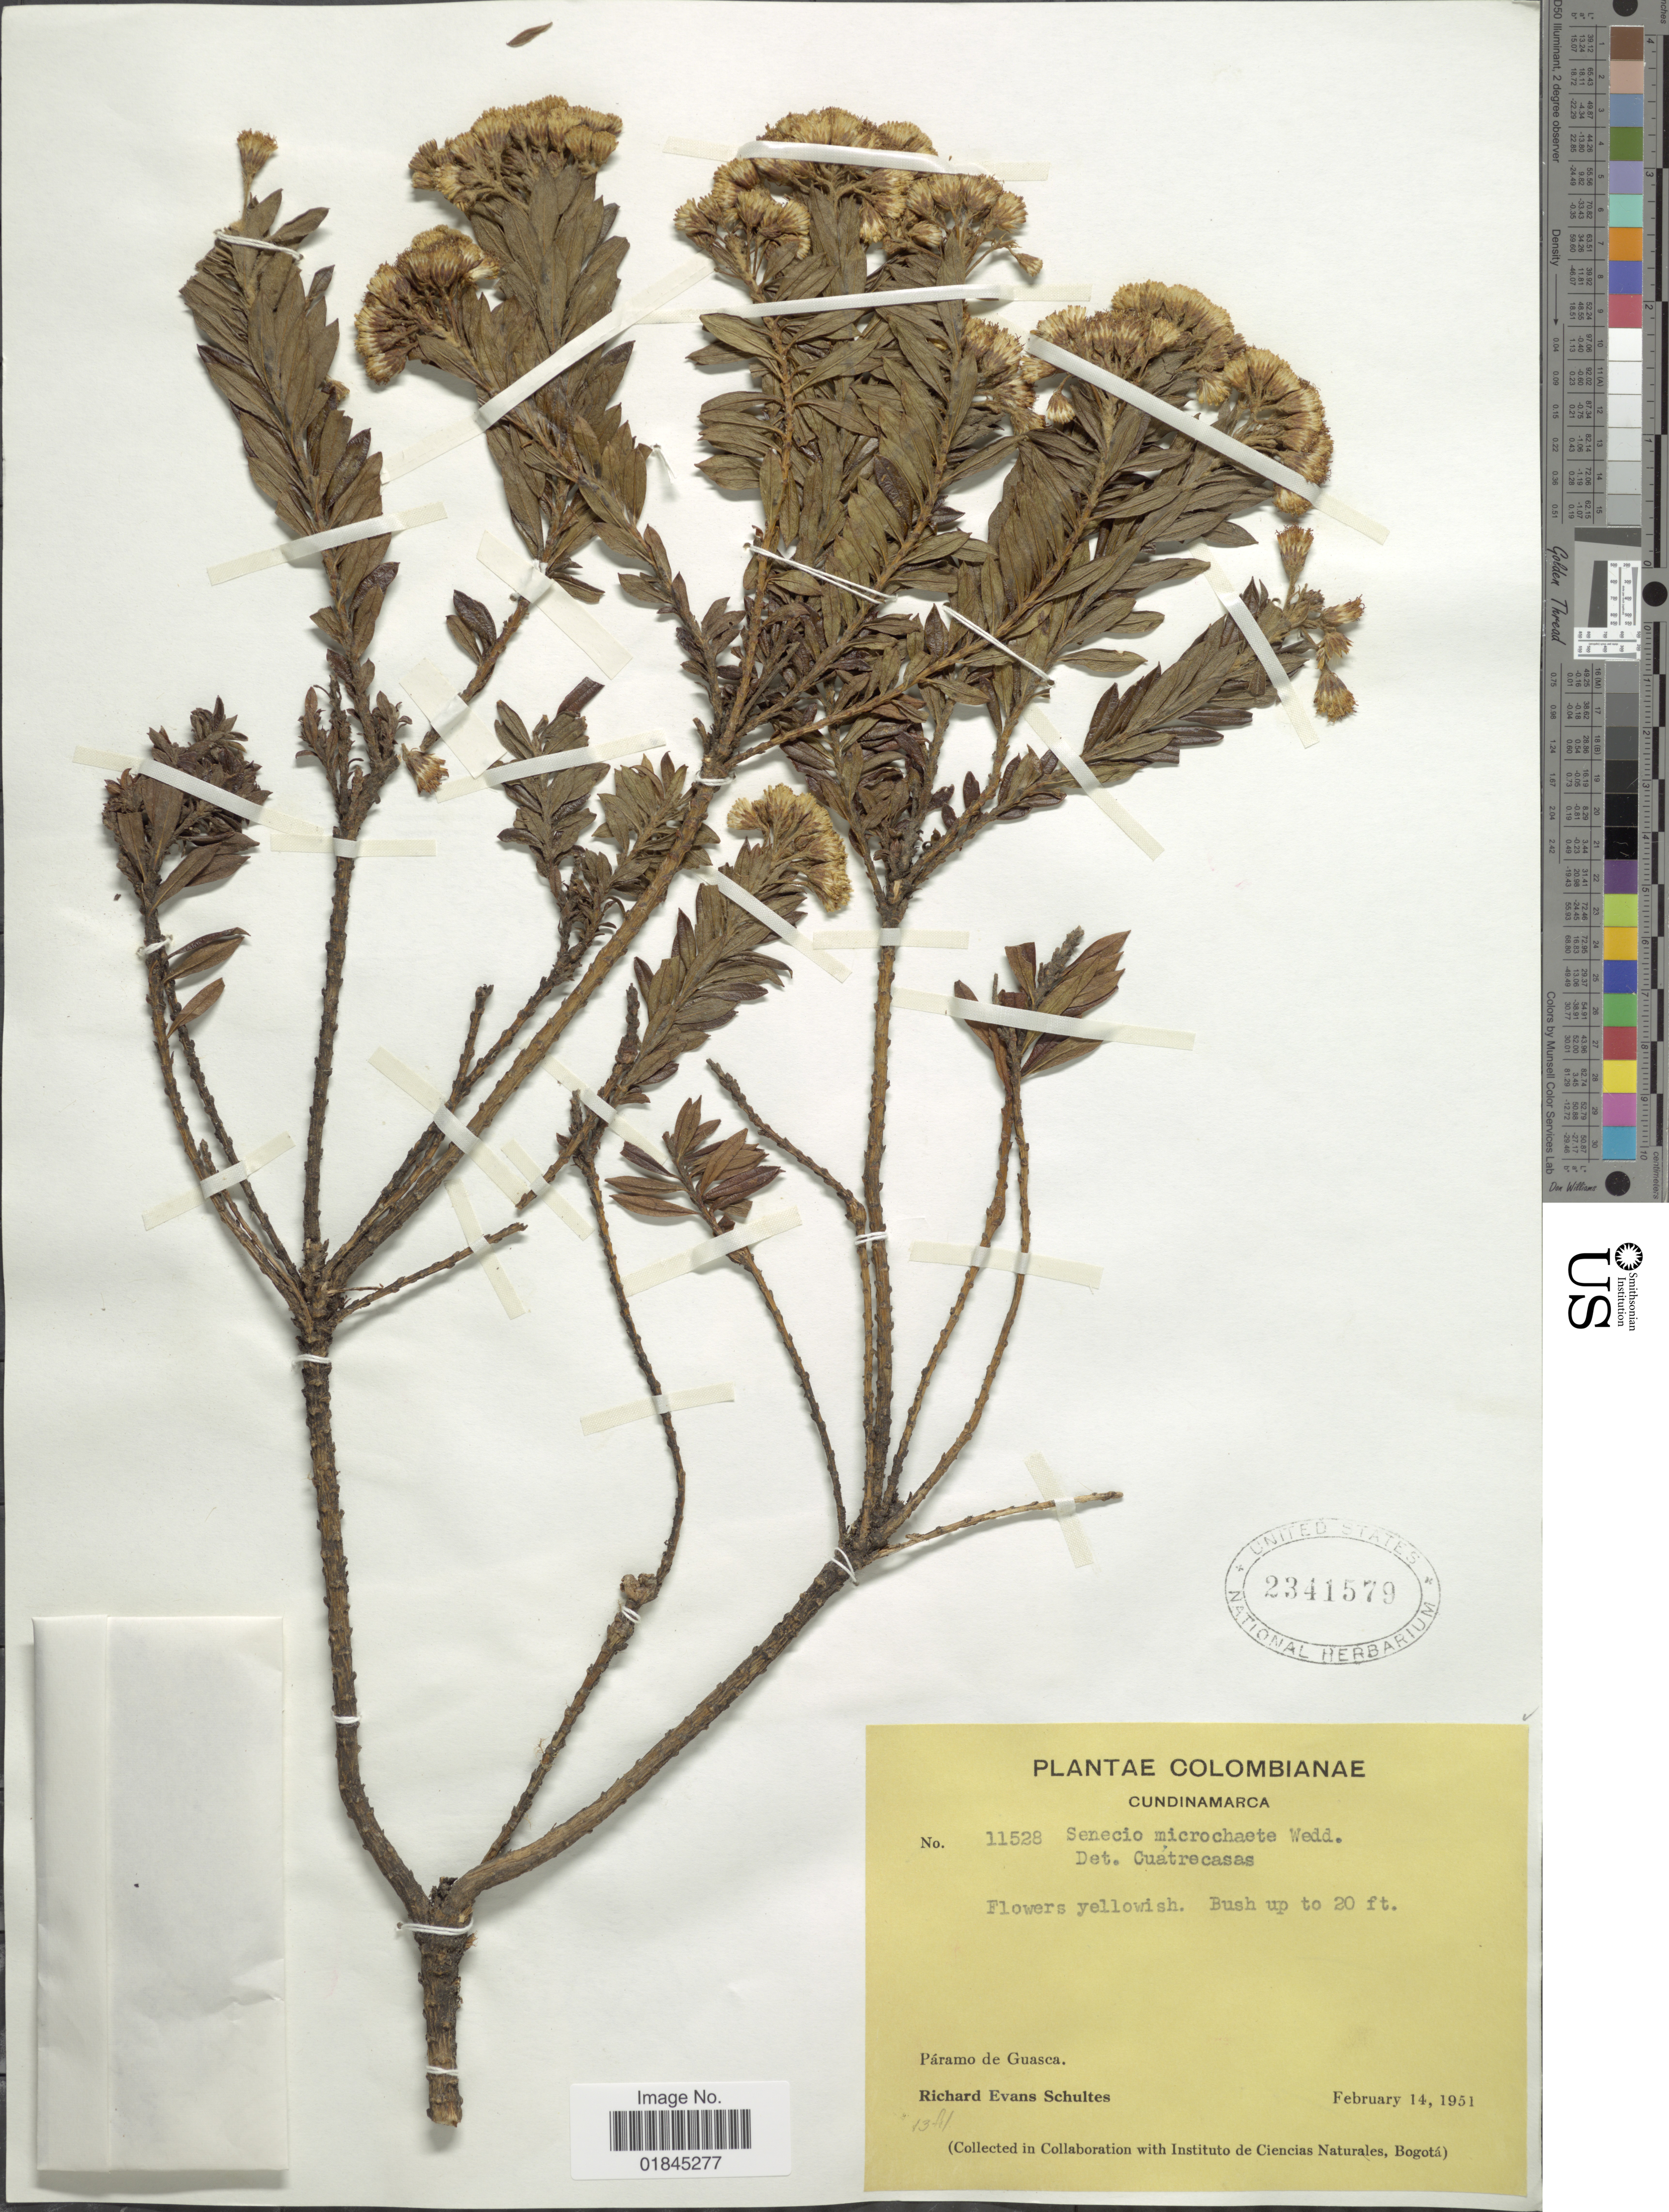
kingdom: Plantae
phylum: Tracheophyta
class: Magnoliopsida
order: Asterales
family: Asteraceae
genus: Pentacalia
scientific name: Pentacalia corymbosa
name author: (Benth.) Cuatrec.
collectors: R. E. Schultes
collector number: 11528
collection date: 1951-02-14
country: Colombia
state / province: Cundinamarca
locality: Páramo de Guasca.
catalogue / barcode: US 2341579